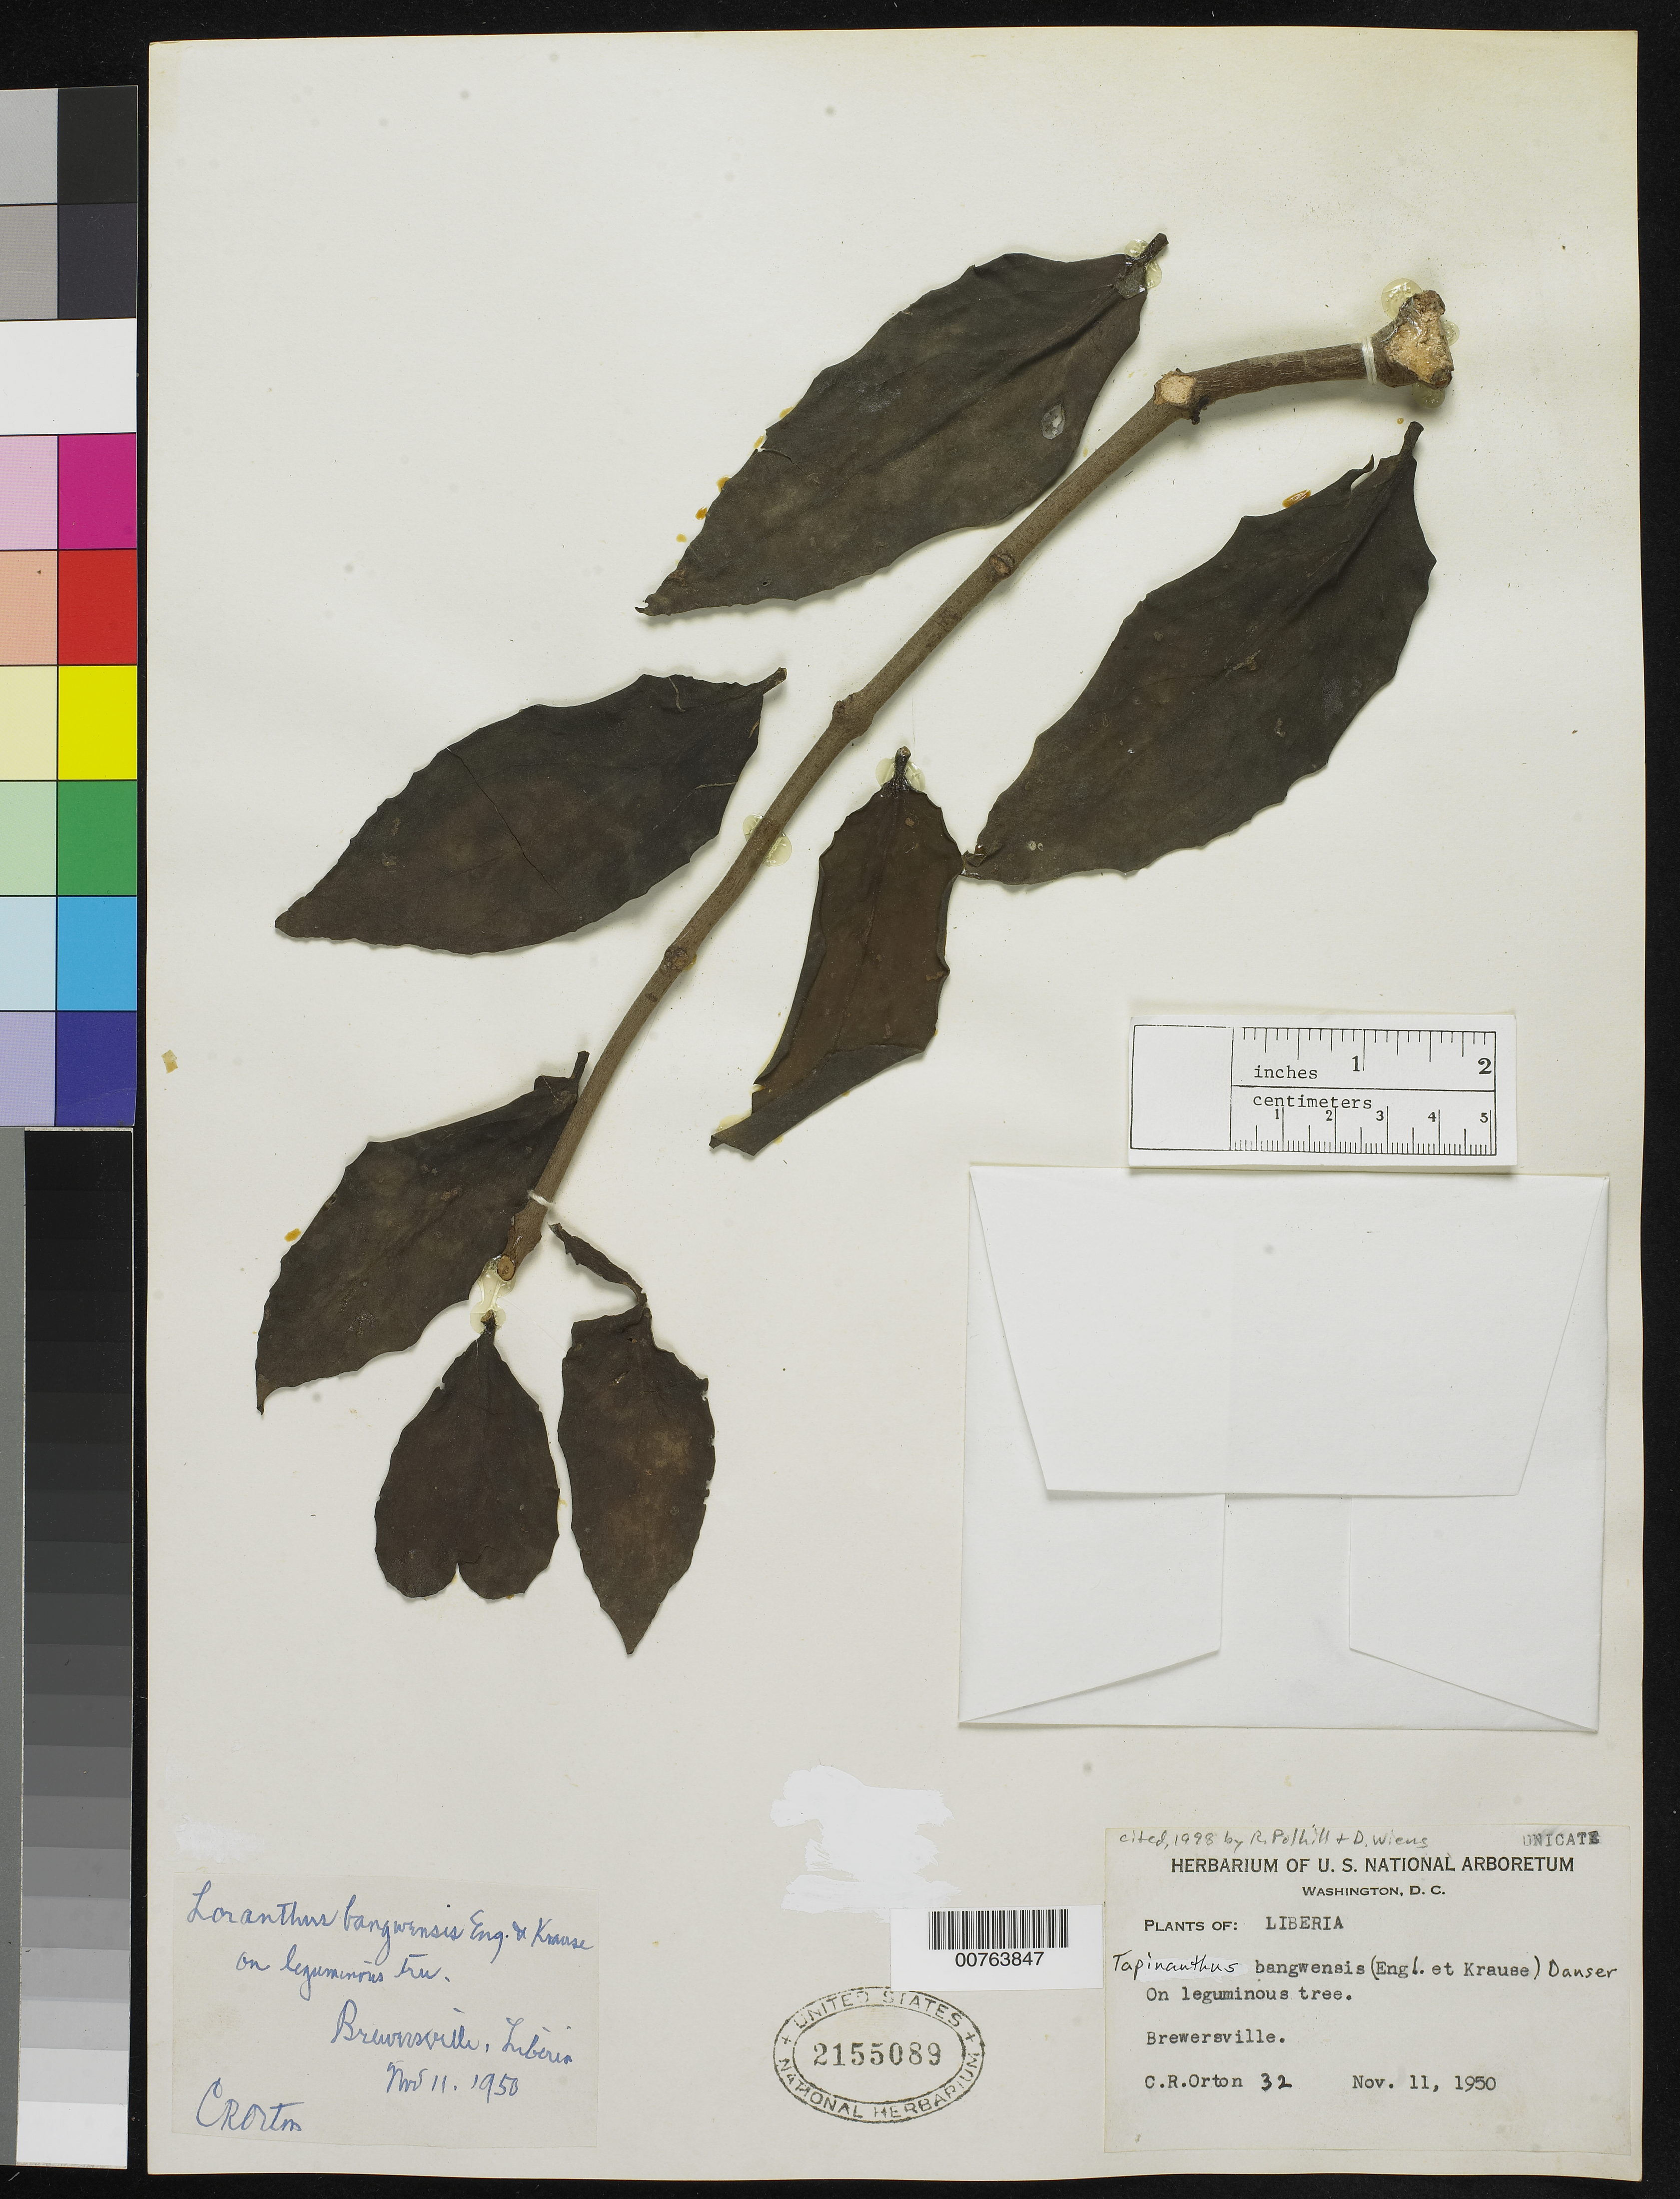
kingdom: Plantae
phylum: Tracheophyta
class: Magnoliopsida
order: Santalales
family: Loranthaceae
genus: Tapinanthus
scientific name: Tapinanthus bangwensis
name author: (Engl.) Danser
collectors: C. Orton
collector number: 32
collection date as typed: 11 Nov 1950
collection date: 1950-11-11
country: Liberia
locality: Brewersville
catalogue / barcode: US 2155089